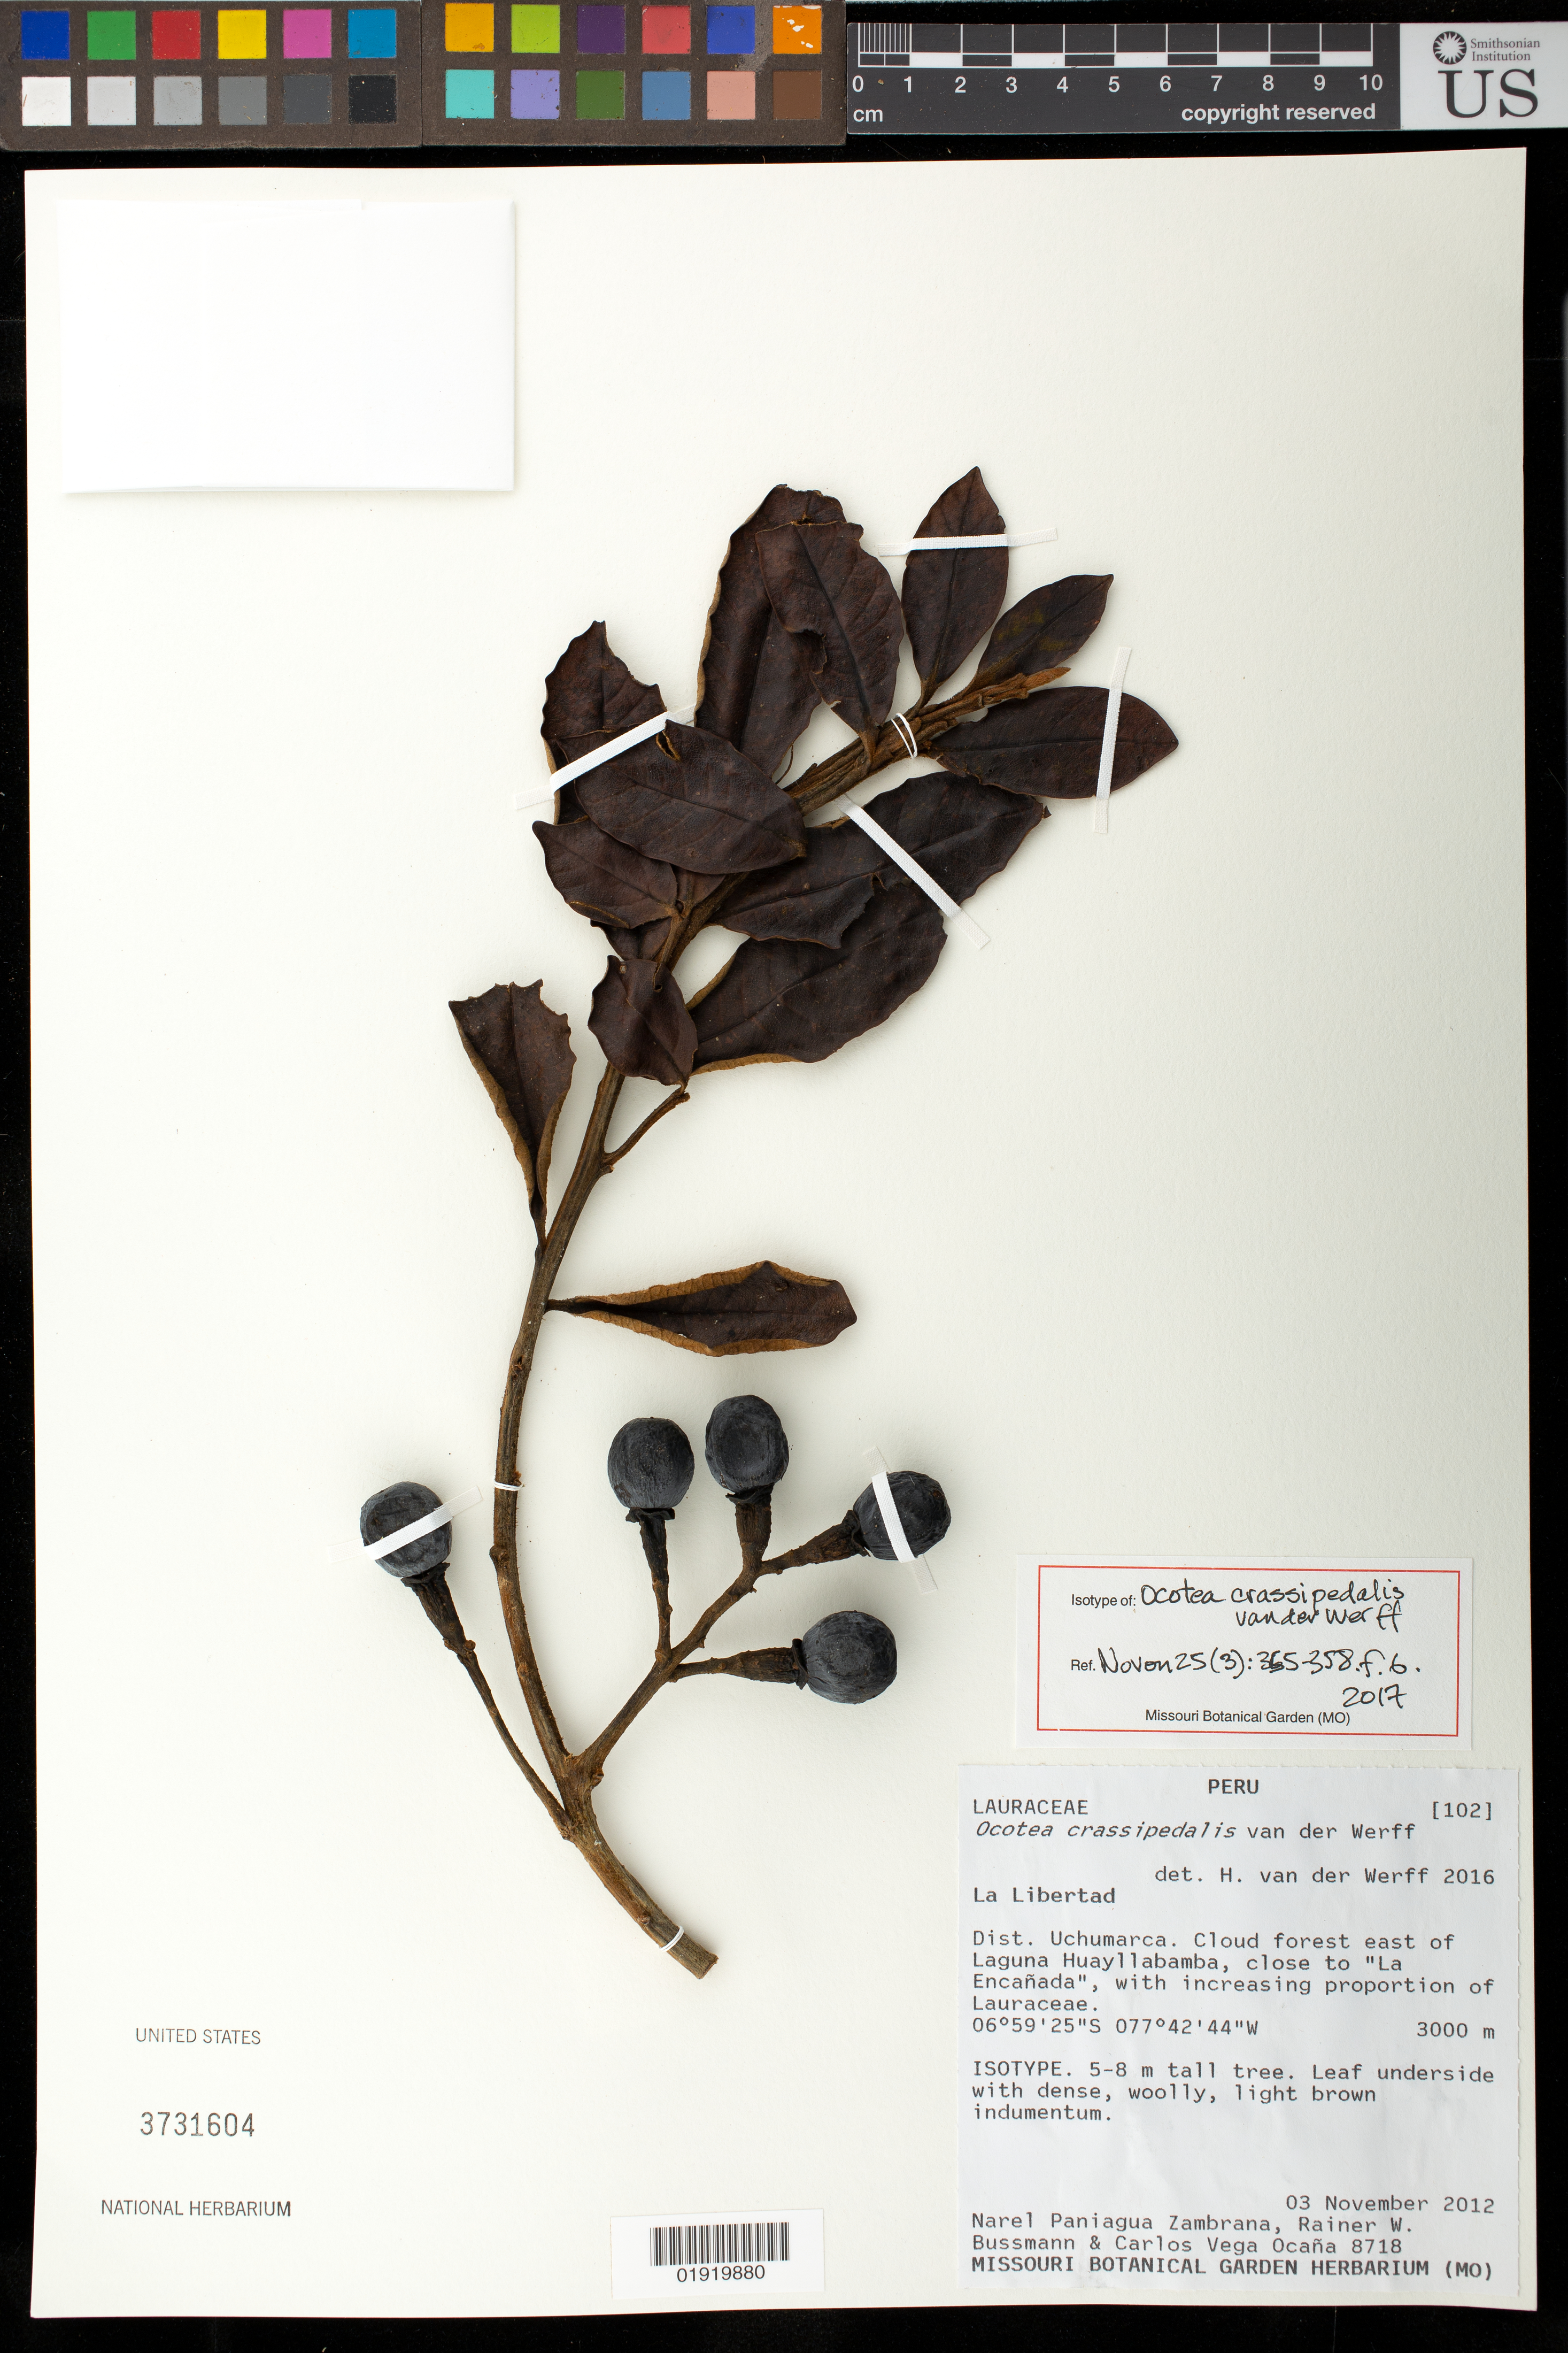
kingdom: Plantae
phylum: Tracheophyta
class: Magnoliopsida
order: Laurales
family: Lauraceae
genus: Ocotea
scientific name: Ocotea crassipedalis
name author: van der Werff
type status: Isotype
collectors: N. Paniagua Zambrana, R. W. Bussmann & C. Vega Ocaña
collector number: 8718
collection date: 2012-11-03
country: Peru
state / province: La Libertad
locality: La Libertad. Dist. Uchumarca. Cloud forest east of Laguna Huayllabamba, close to "La Encañada"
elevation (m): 3000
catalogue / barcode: US 3731604